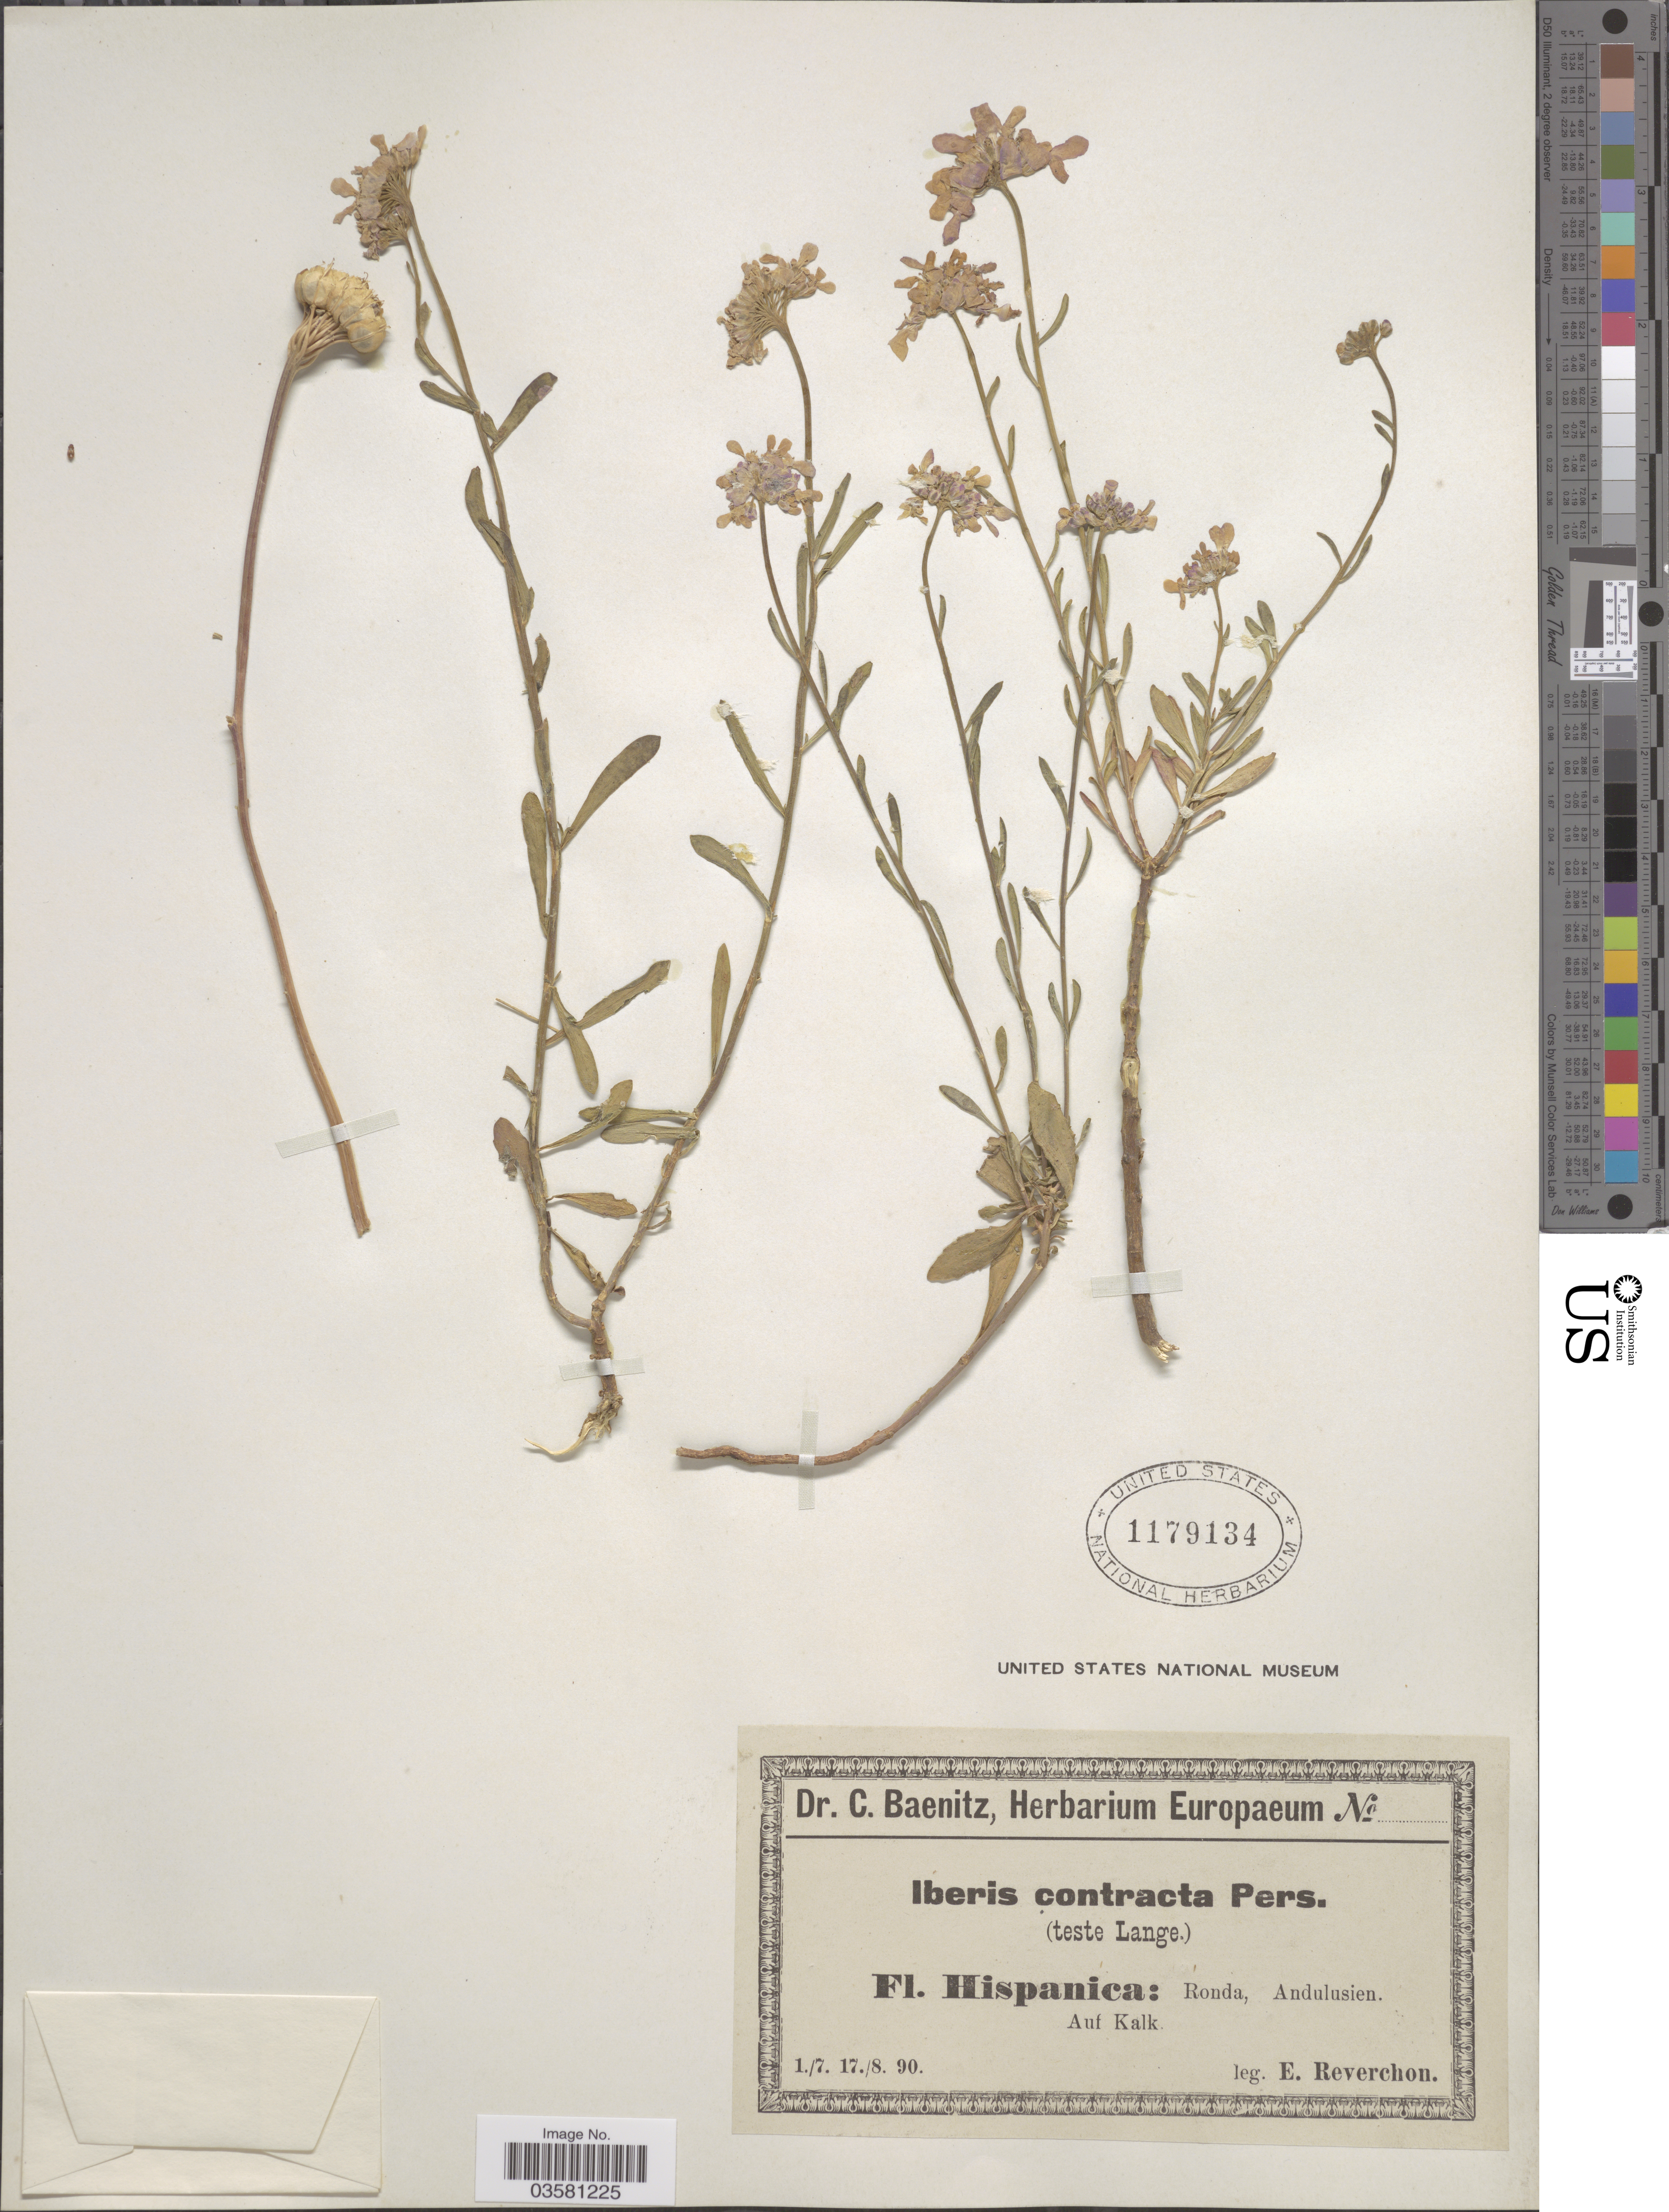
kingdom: Plantae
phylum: Tracheophyta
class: Magnoliopsida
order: Brassicales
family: Brassicaceae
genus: Iberis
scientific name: Iberis contracta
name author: Pers.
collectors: E. Reverchon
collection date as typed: Transcribed d/m/y: 1/7/90 to 17/8/90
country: Spain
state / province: Andalucía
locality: Hispanica: Ronda, Andalusien. Auf Kalk.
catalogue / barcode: US 1179134